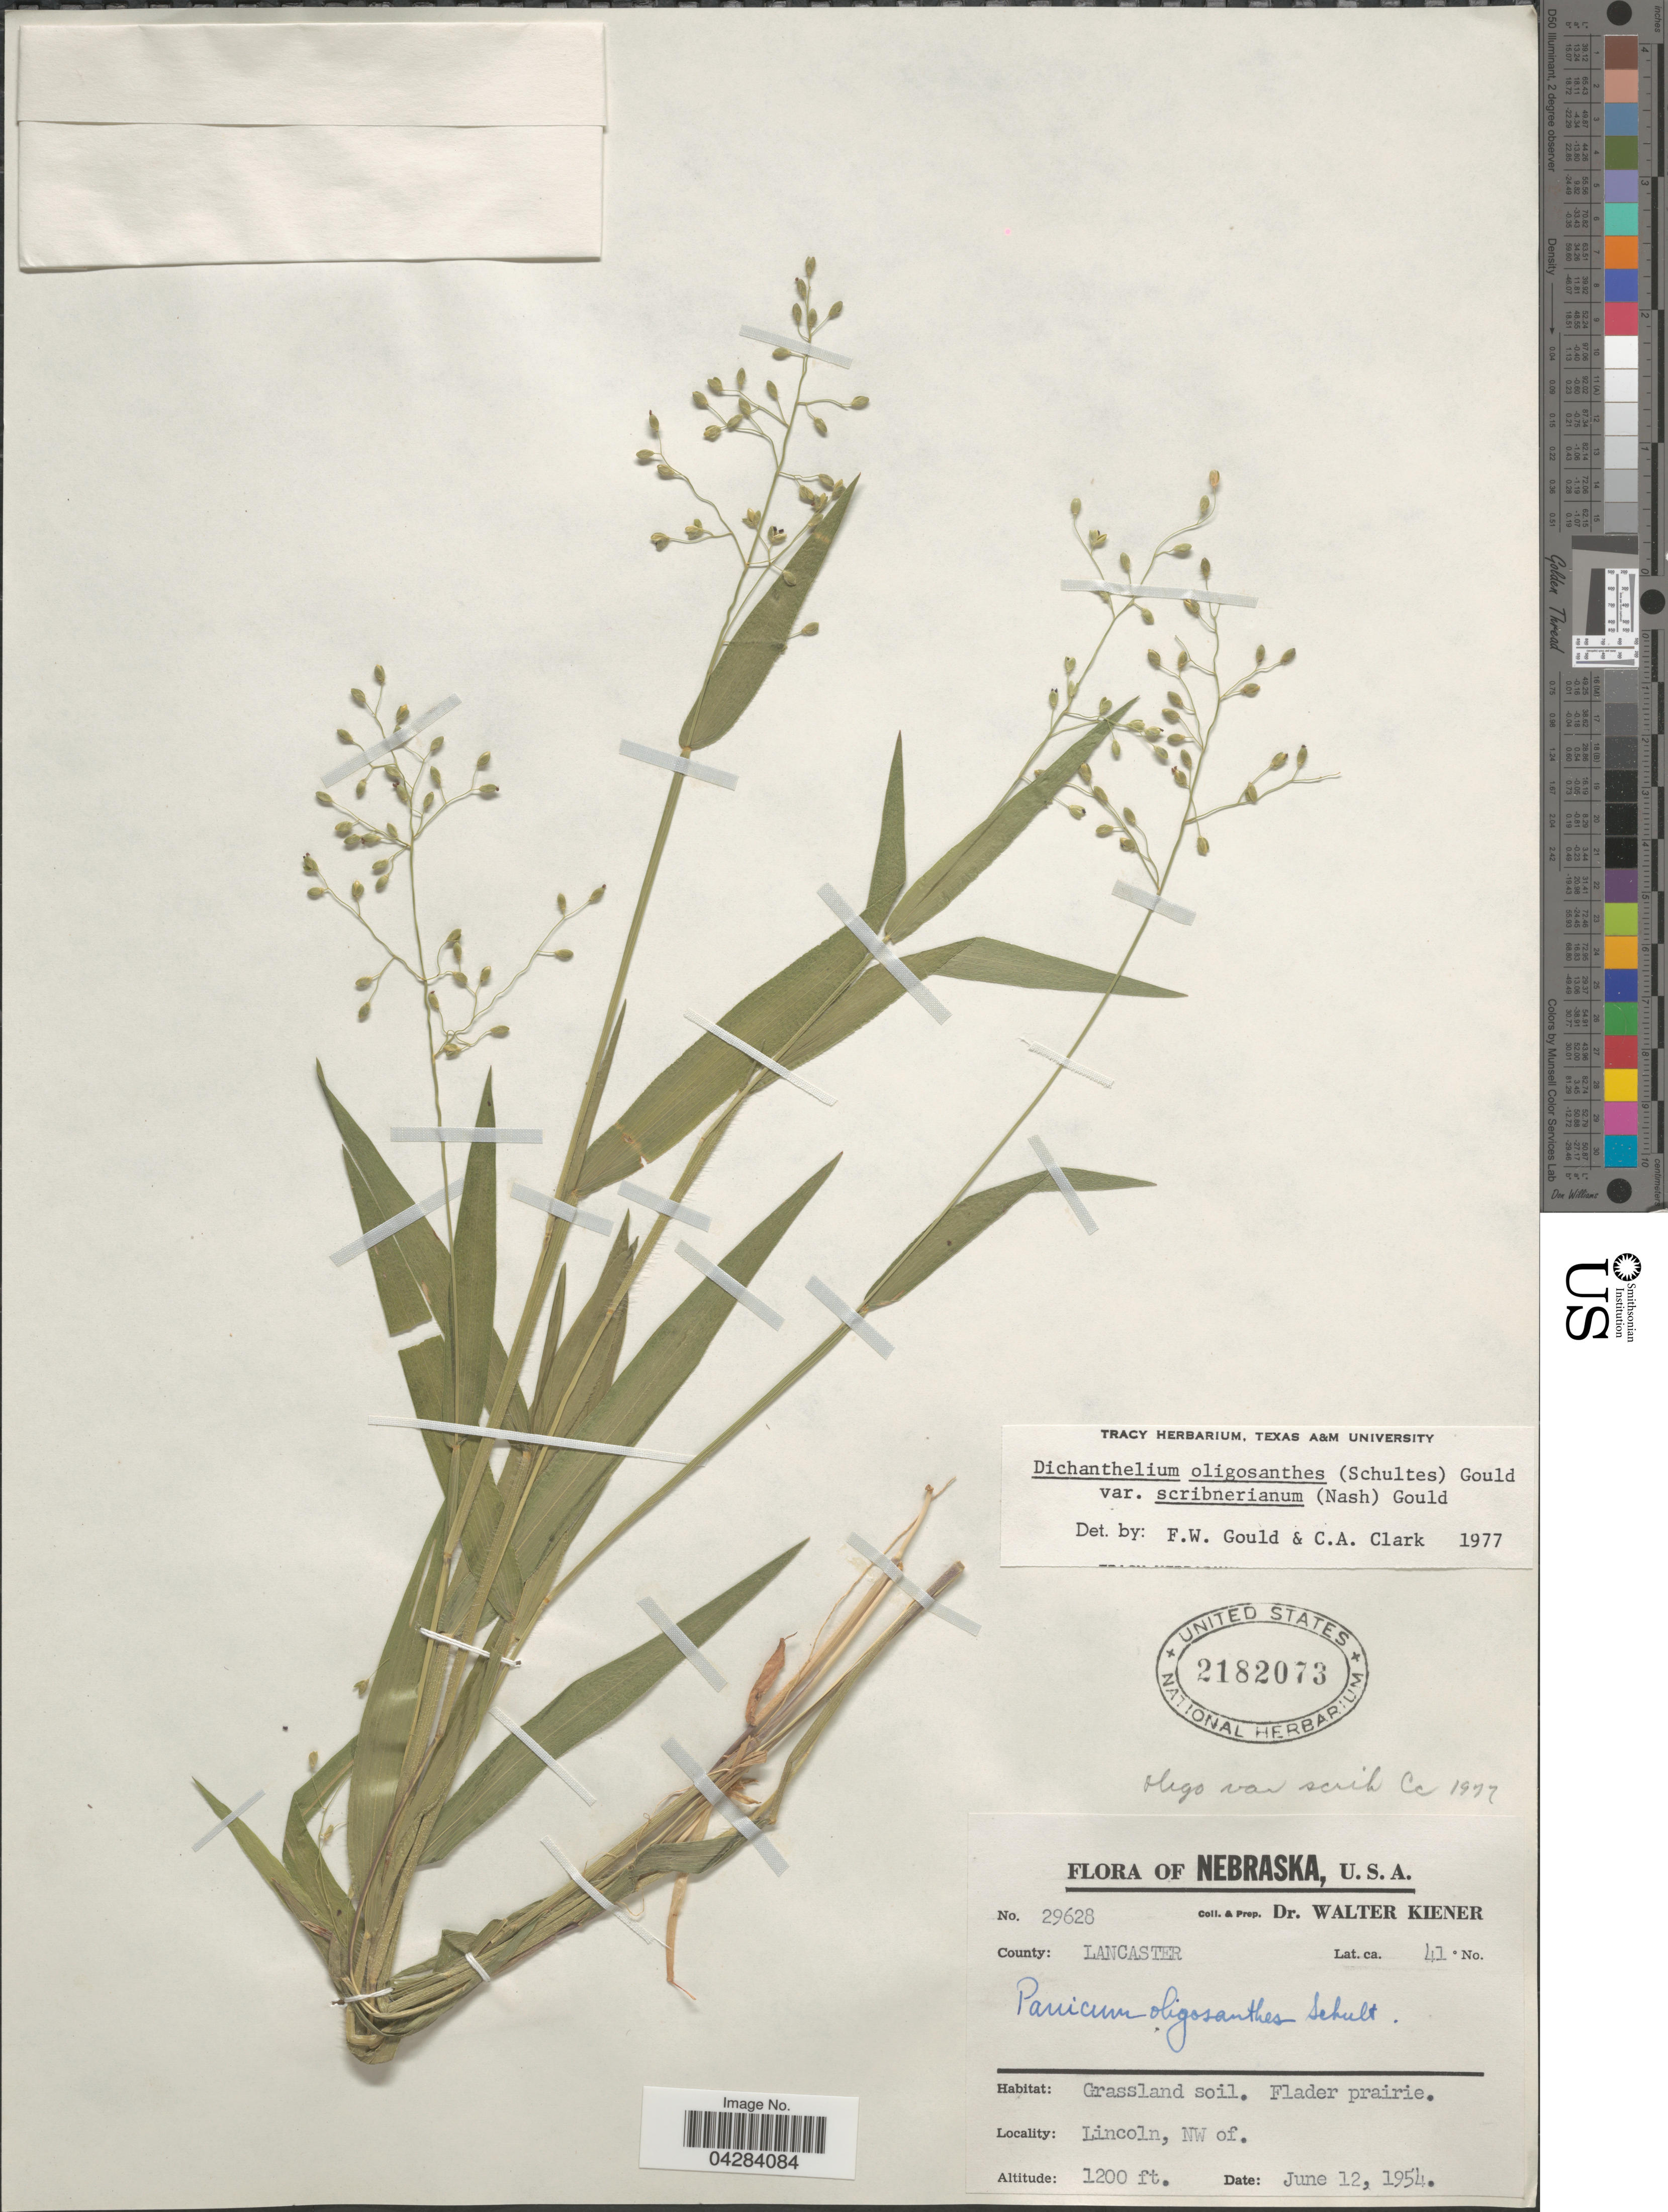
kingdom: Plantae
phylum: Tracheophyta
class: Liliopsida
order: Poales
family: Poaceae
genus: Dichanthelium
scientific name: Dichanthelium oligosanthes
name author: (Schult.) Gould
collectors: W. Kiener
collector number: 29628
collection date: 1954-06-12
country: United States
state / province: Nebraska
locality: County: Lancaster. Flader prairie. Lincoln, NW of.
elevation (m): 366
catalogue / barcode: US 2182073